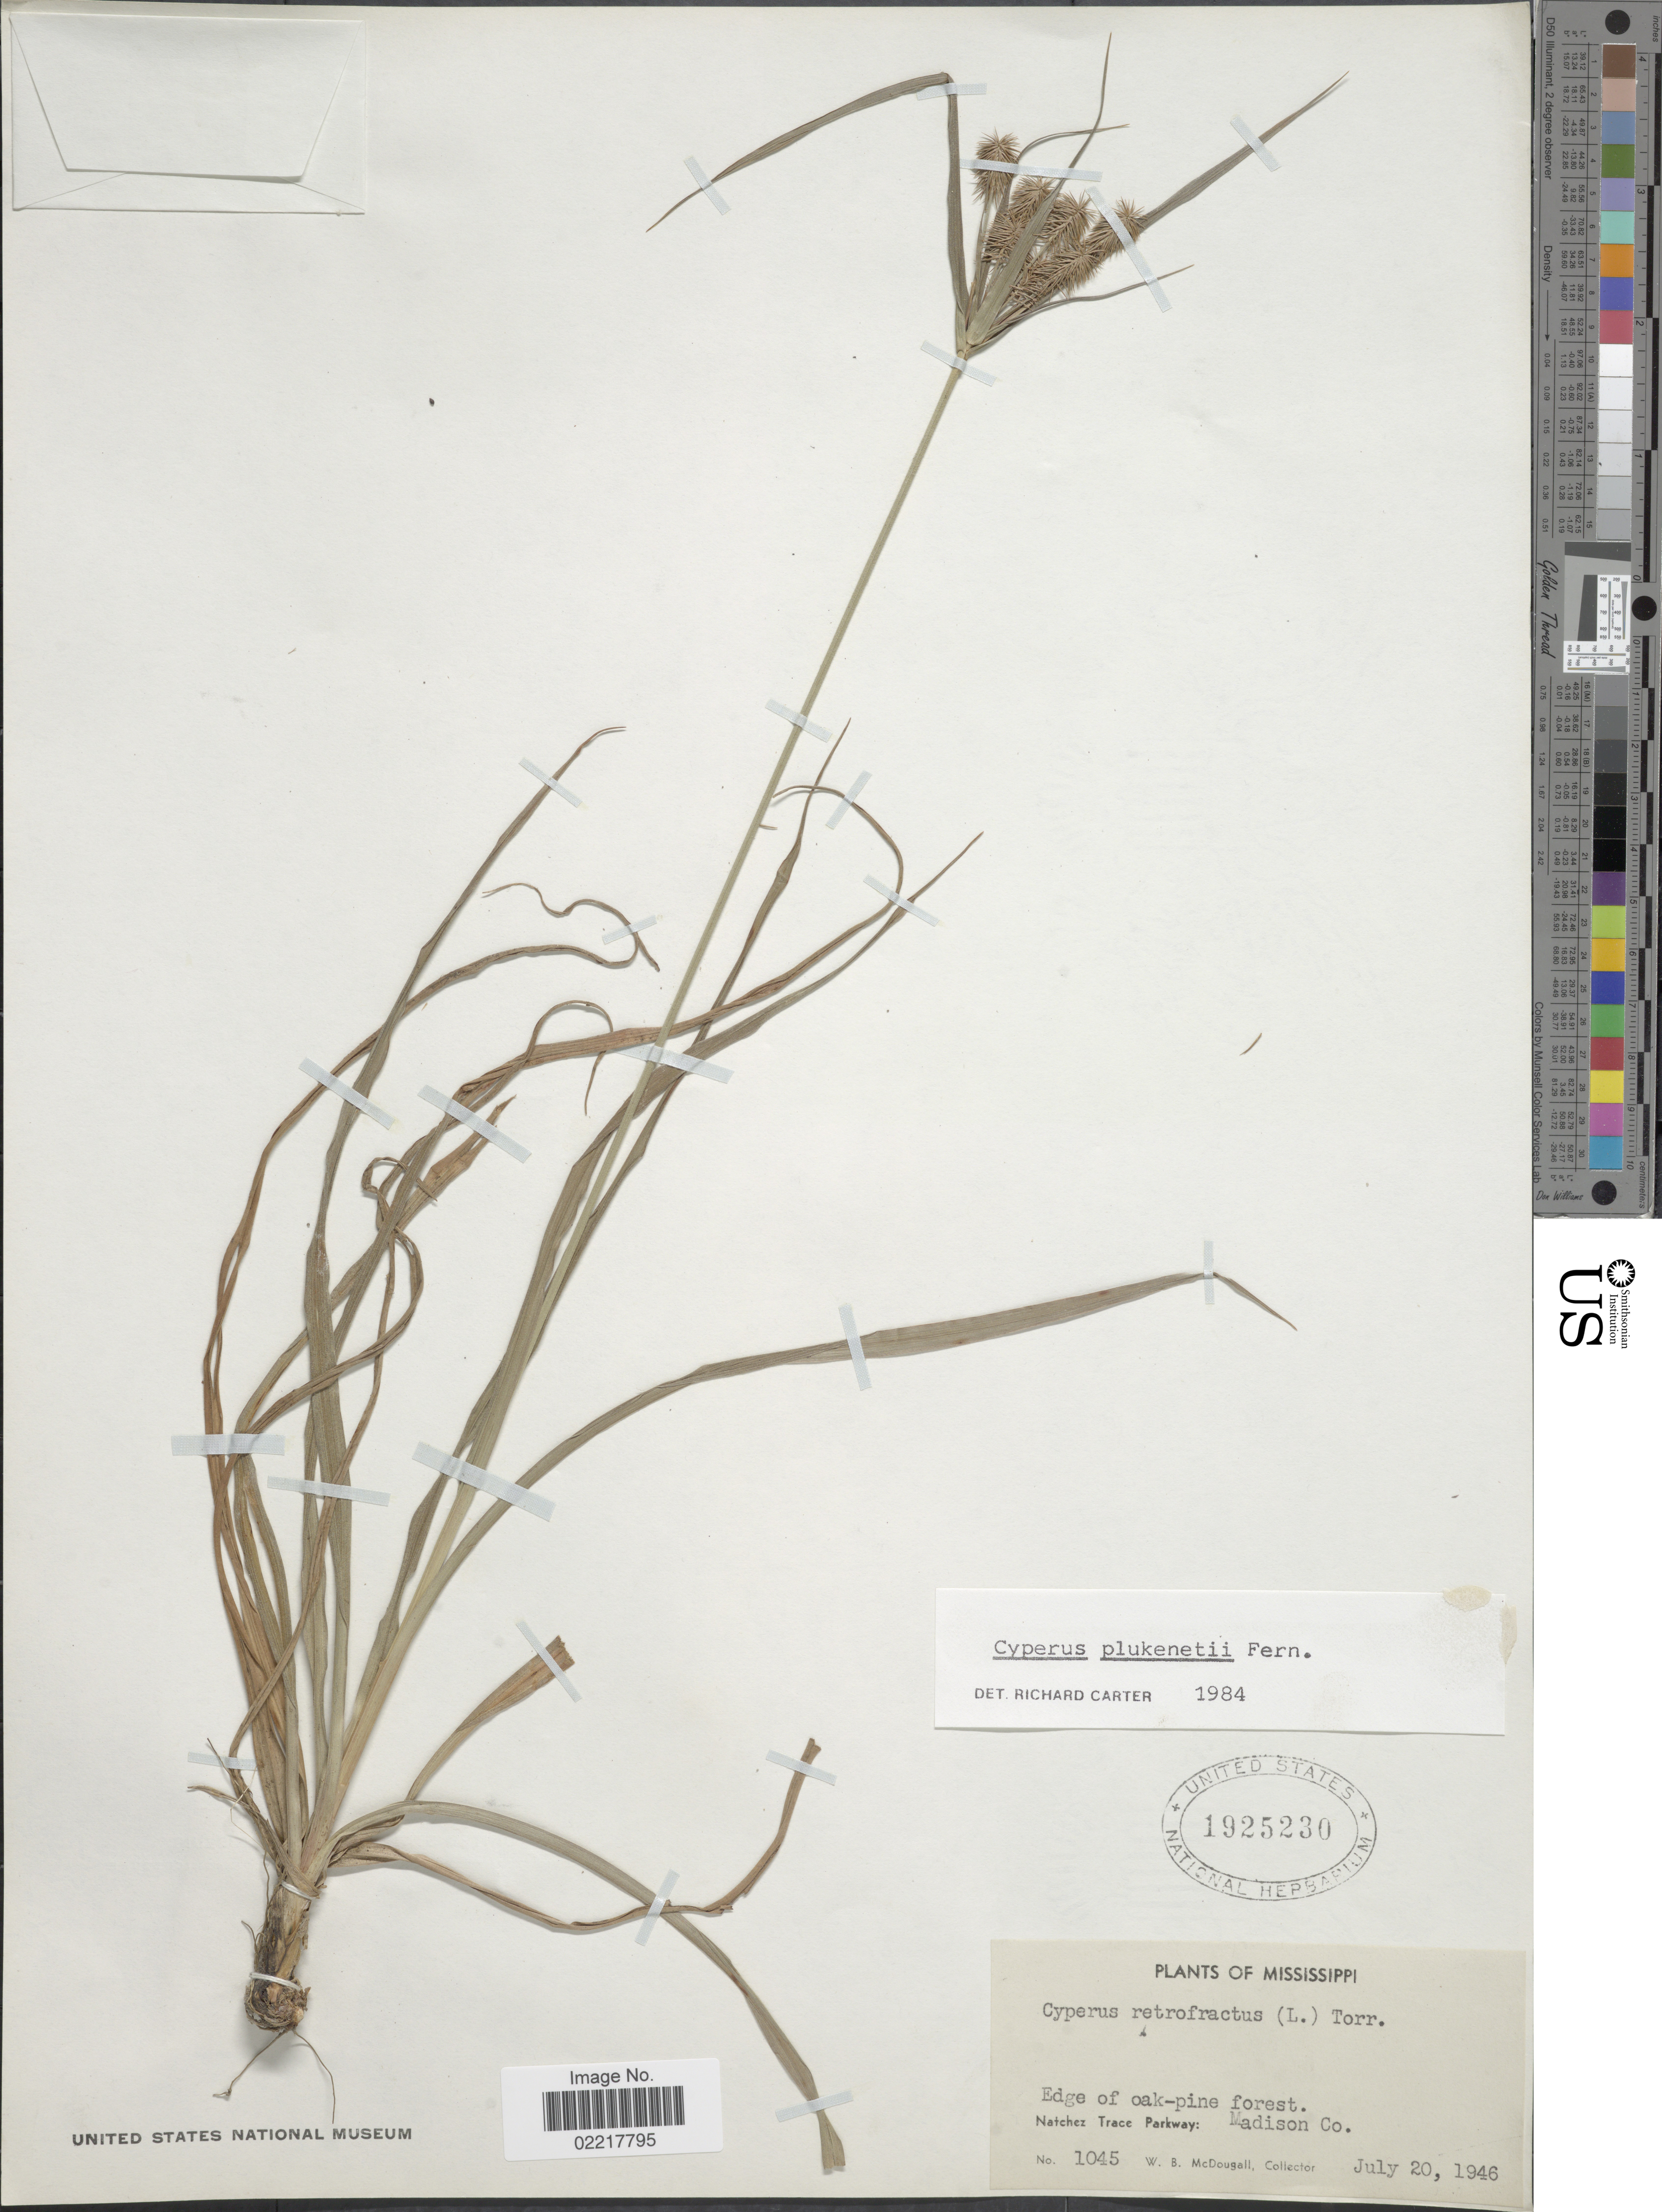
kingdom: Plantae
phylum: Tracheophyta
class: Liliopsida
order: Poales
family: Cyperaceae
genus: Cyperus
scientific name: Cyperus plukenetii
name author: Fernald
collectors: W. B. McDougall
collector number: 1045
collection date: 1946-07-20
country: United States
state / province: Mississippi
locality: Natchez Trace Parkway: Madison Co.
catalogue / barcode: US 1925230